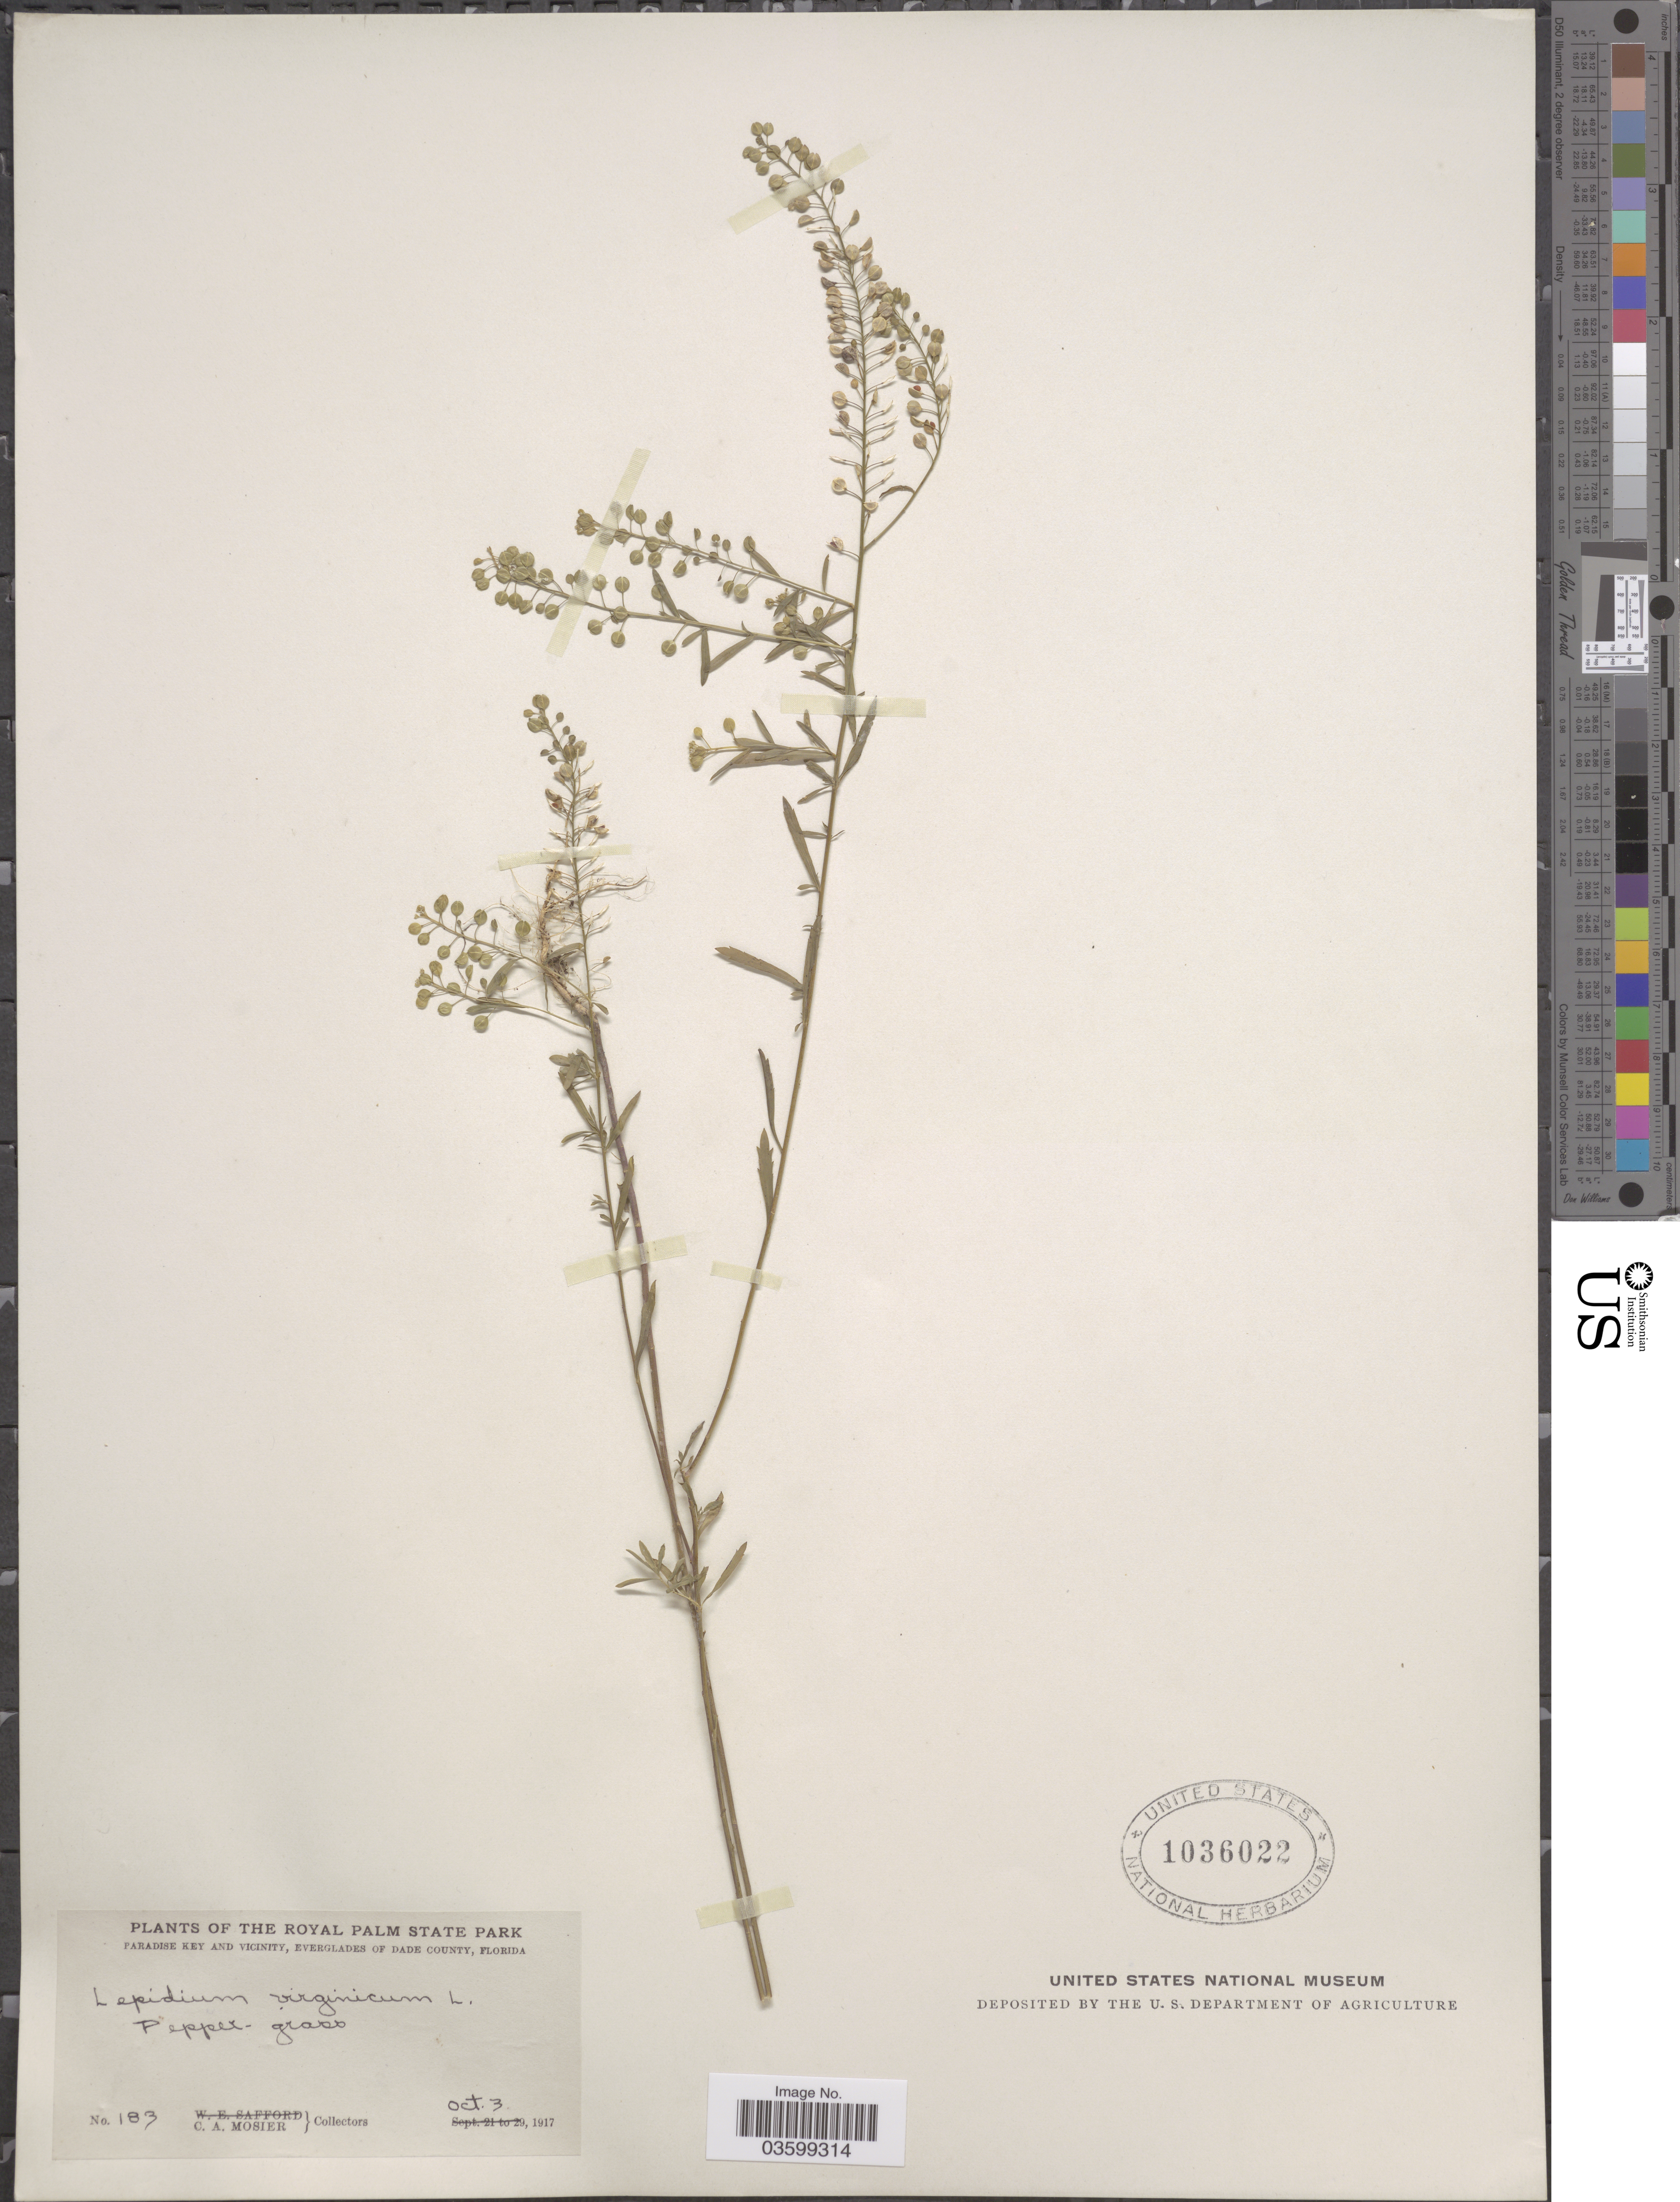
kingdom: Plantae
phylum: Tracheophyta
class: Magnoliopsida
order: Brassicales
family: Brassicaceae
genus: Lepidium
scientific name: Lepidium virginicum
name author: L.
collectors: C. A. Mosier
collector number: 183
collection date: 1917-10-03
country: United States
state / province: Florida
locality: The Royal Palm State Park. Paradise Key and vicinity, Everglades of Dade County.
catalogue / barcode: US 1036022